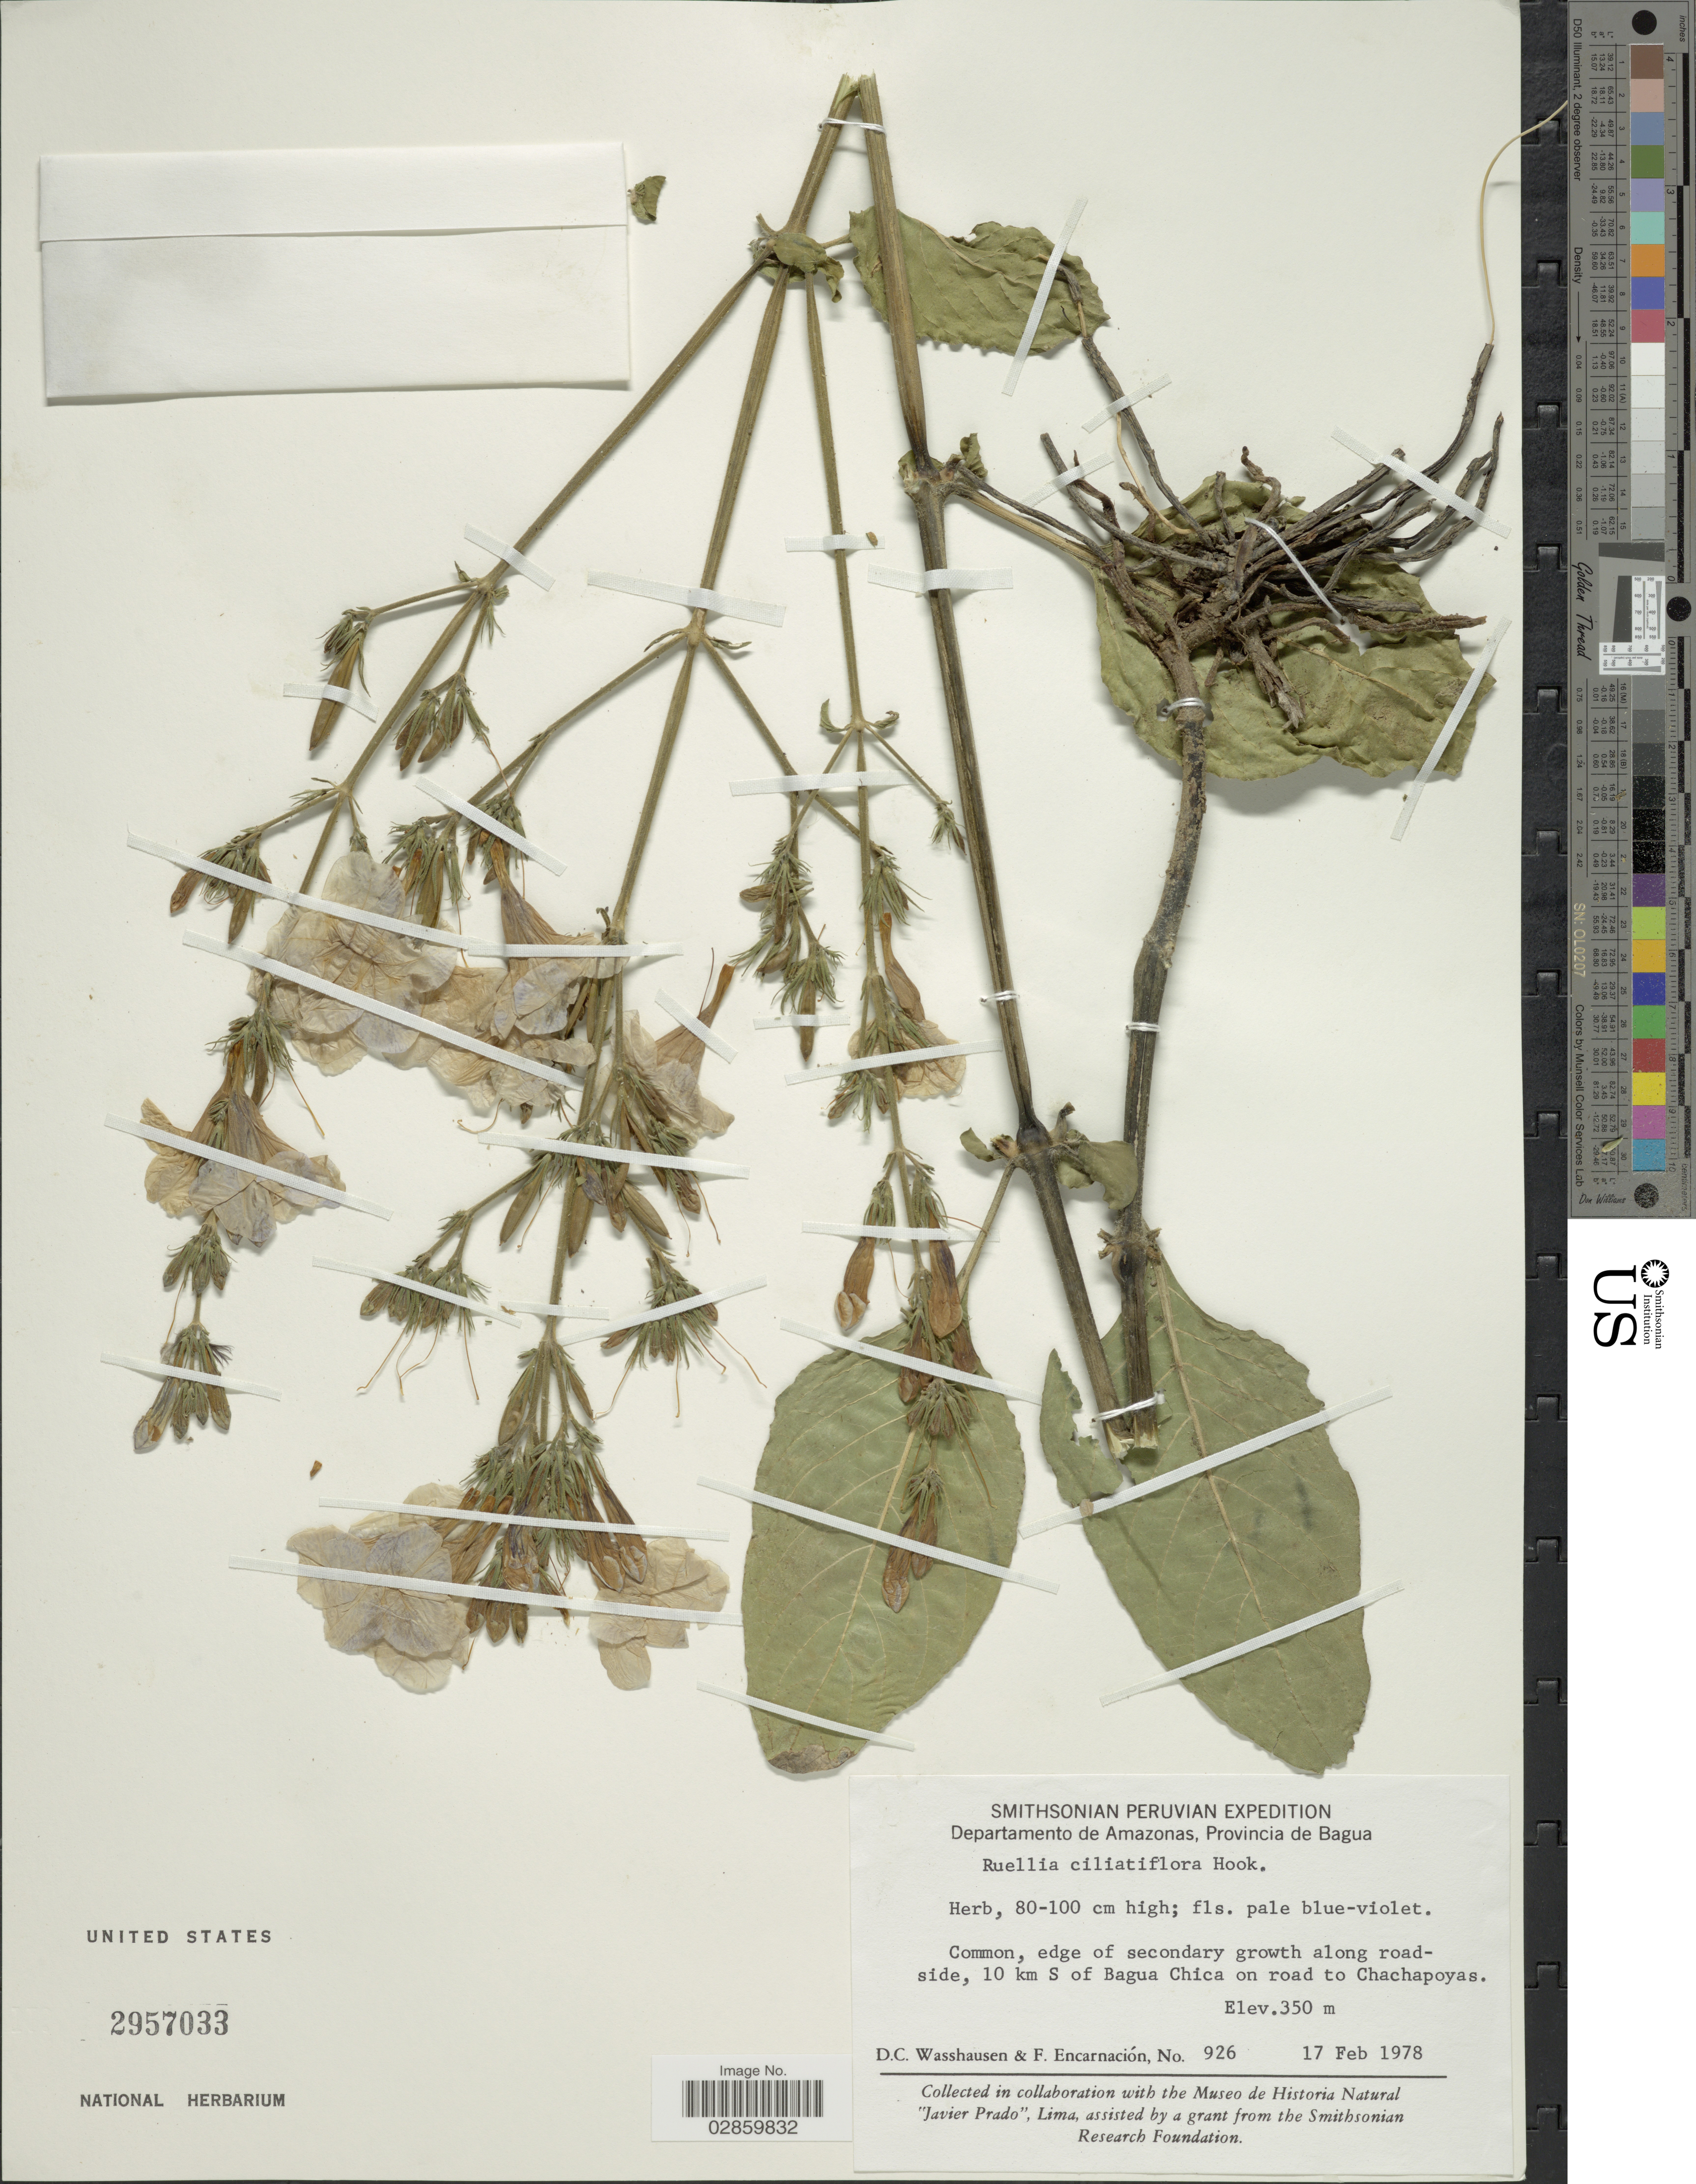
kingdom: Plantae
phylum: Tracheophyta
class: Magnoliopsida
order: Lamiales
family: Acanthaceae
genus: Ruellia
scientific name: Ruellia ciliatiflora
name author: Hook.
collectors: D. C. Wasshausen & F. Encarnación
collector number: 926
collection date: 1978-02-17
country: Peru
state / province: Amazonas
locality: Departamento de Amazonas, Provincia de Bagua. Common, edge of secondary growth along roadside, 10 km S of Bagua Chica on road to Chachapoyas.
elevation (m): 350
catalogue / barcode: US 2957033